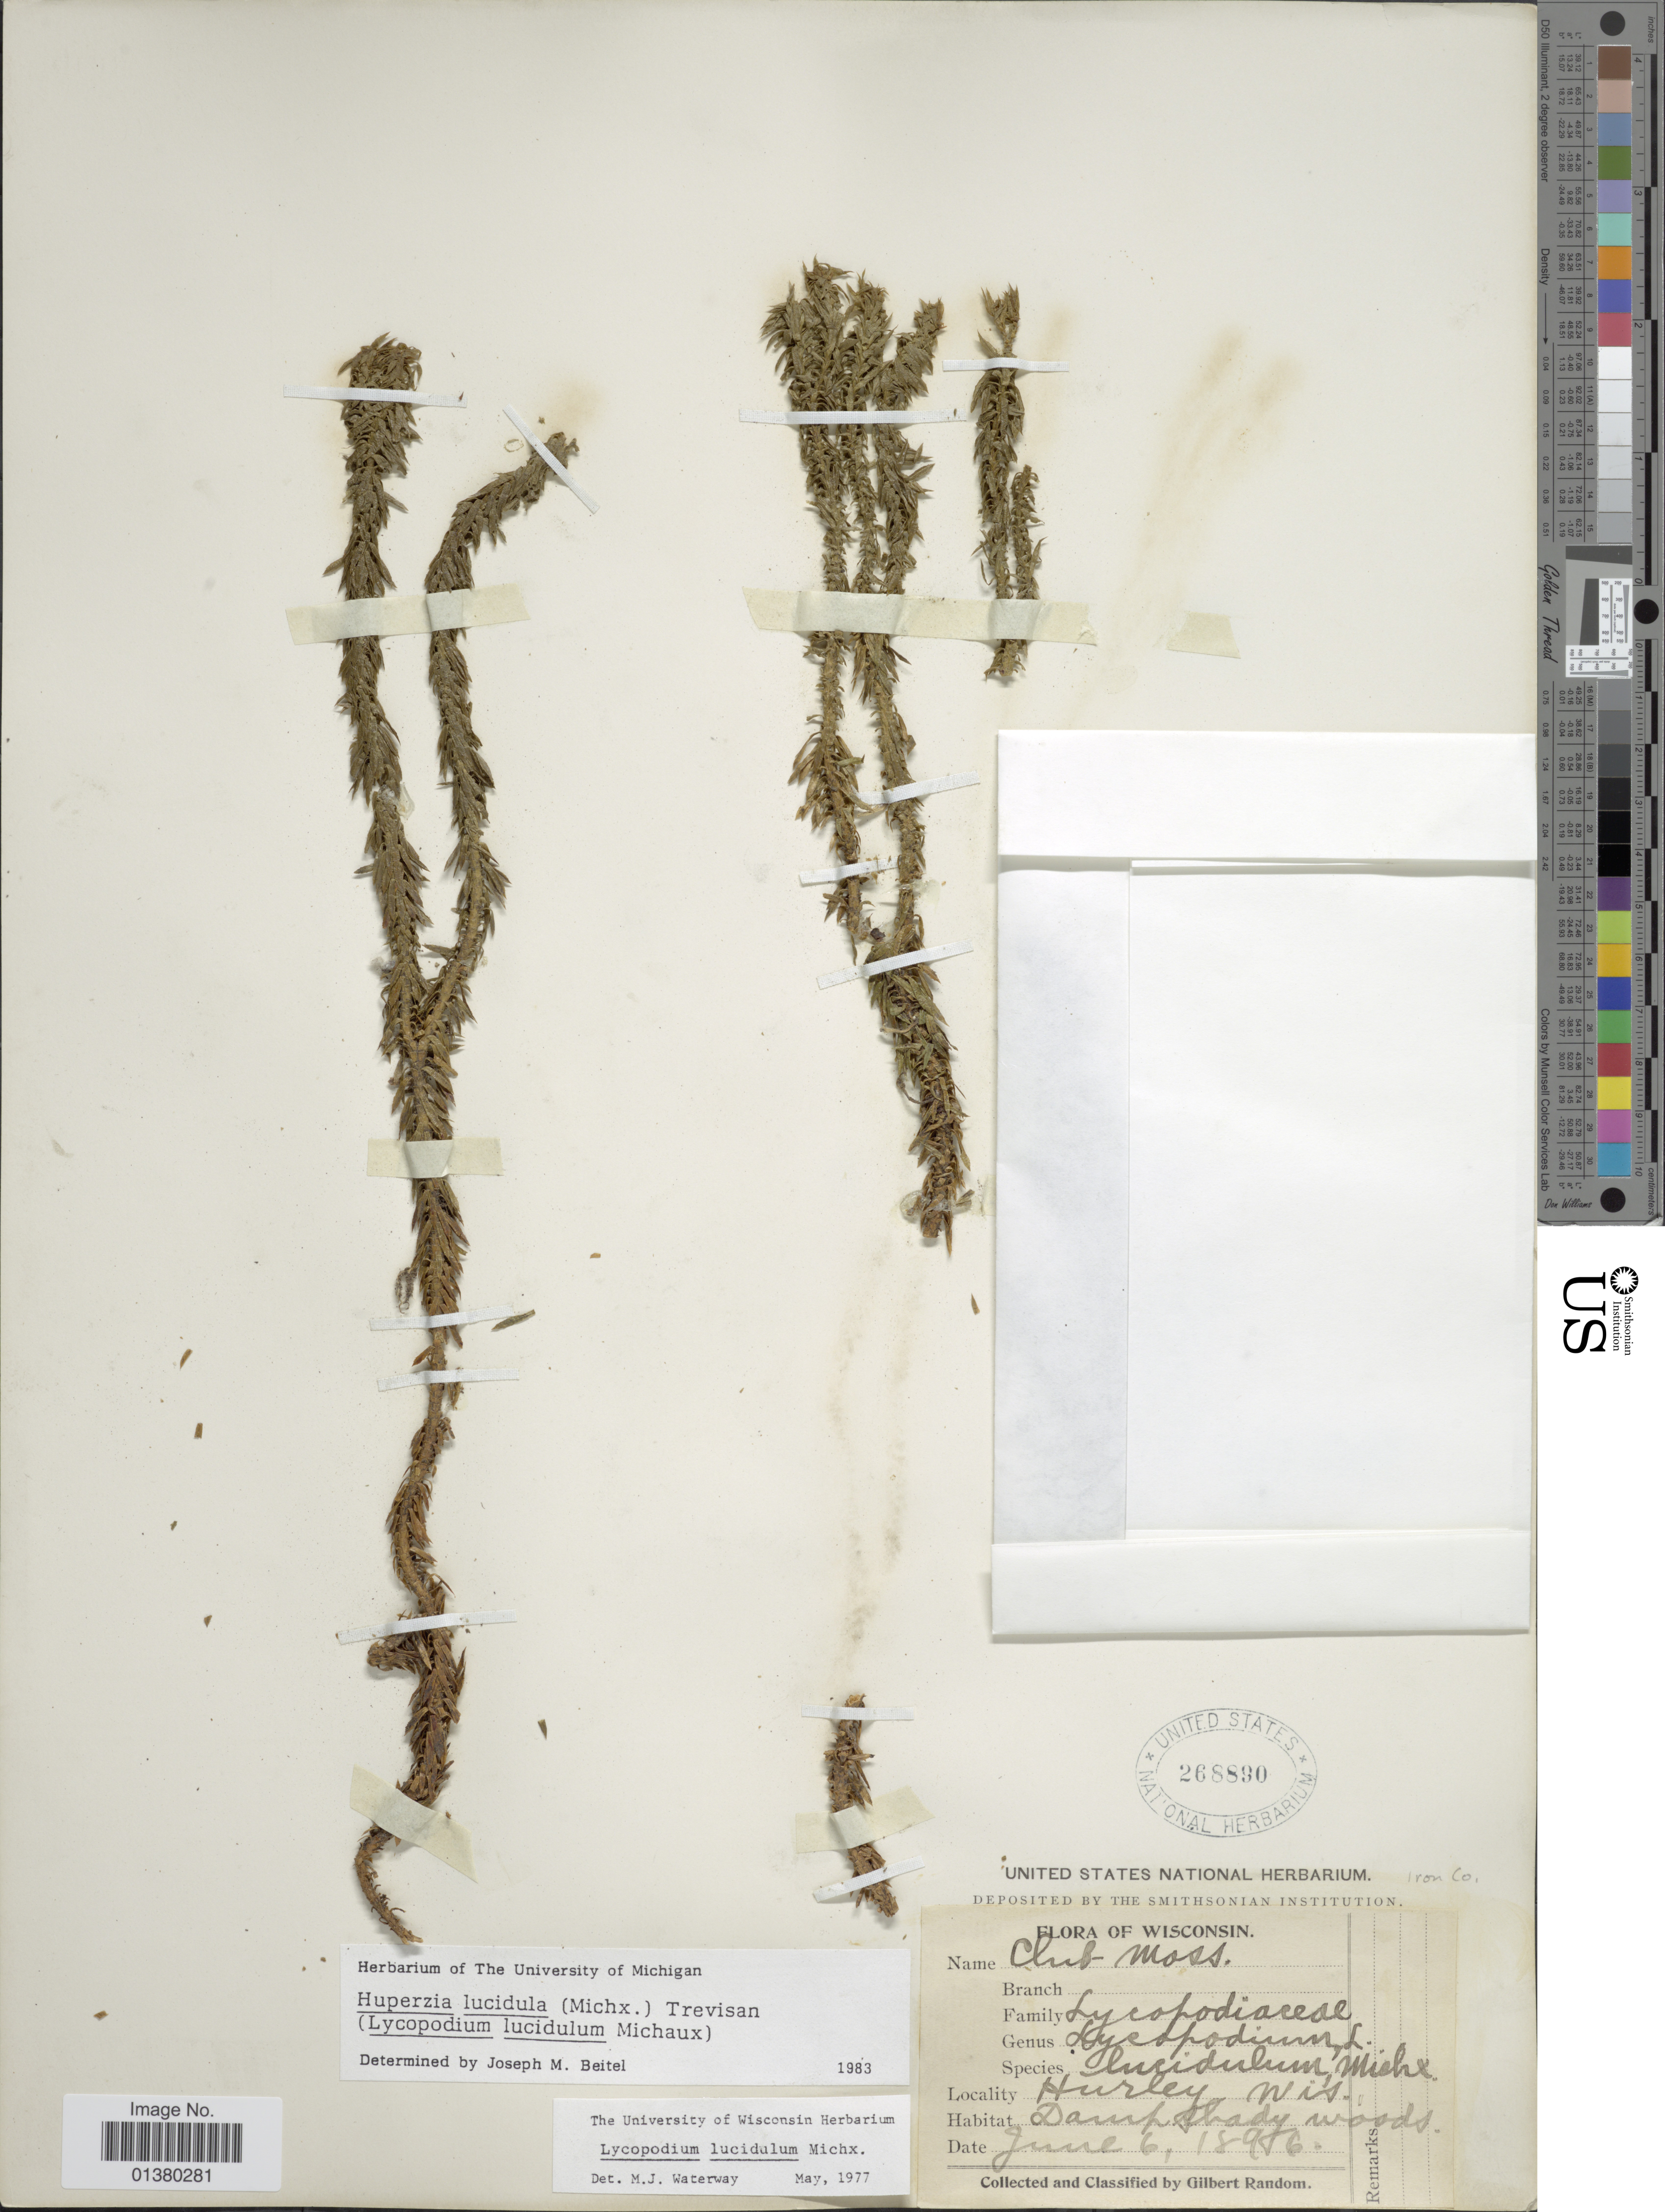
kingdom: Plantae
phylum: Tracheophyta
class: Lycopodiopsida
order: Lycopodiales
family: Lycopodiaceae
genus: Huperzia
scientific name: Huperzia lucidula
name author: (Michx.) Trevis.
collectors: G. Random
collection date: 1896-06-06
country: United States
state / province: Wisconsin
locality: Hurley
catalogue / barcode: US 268890